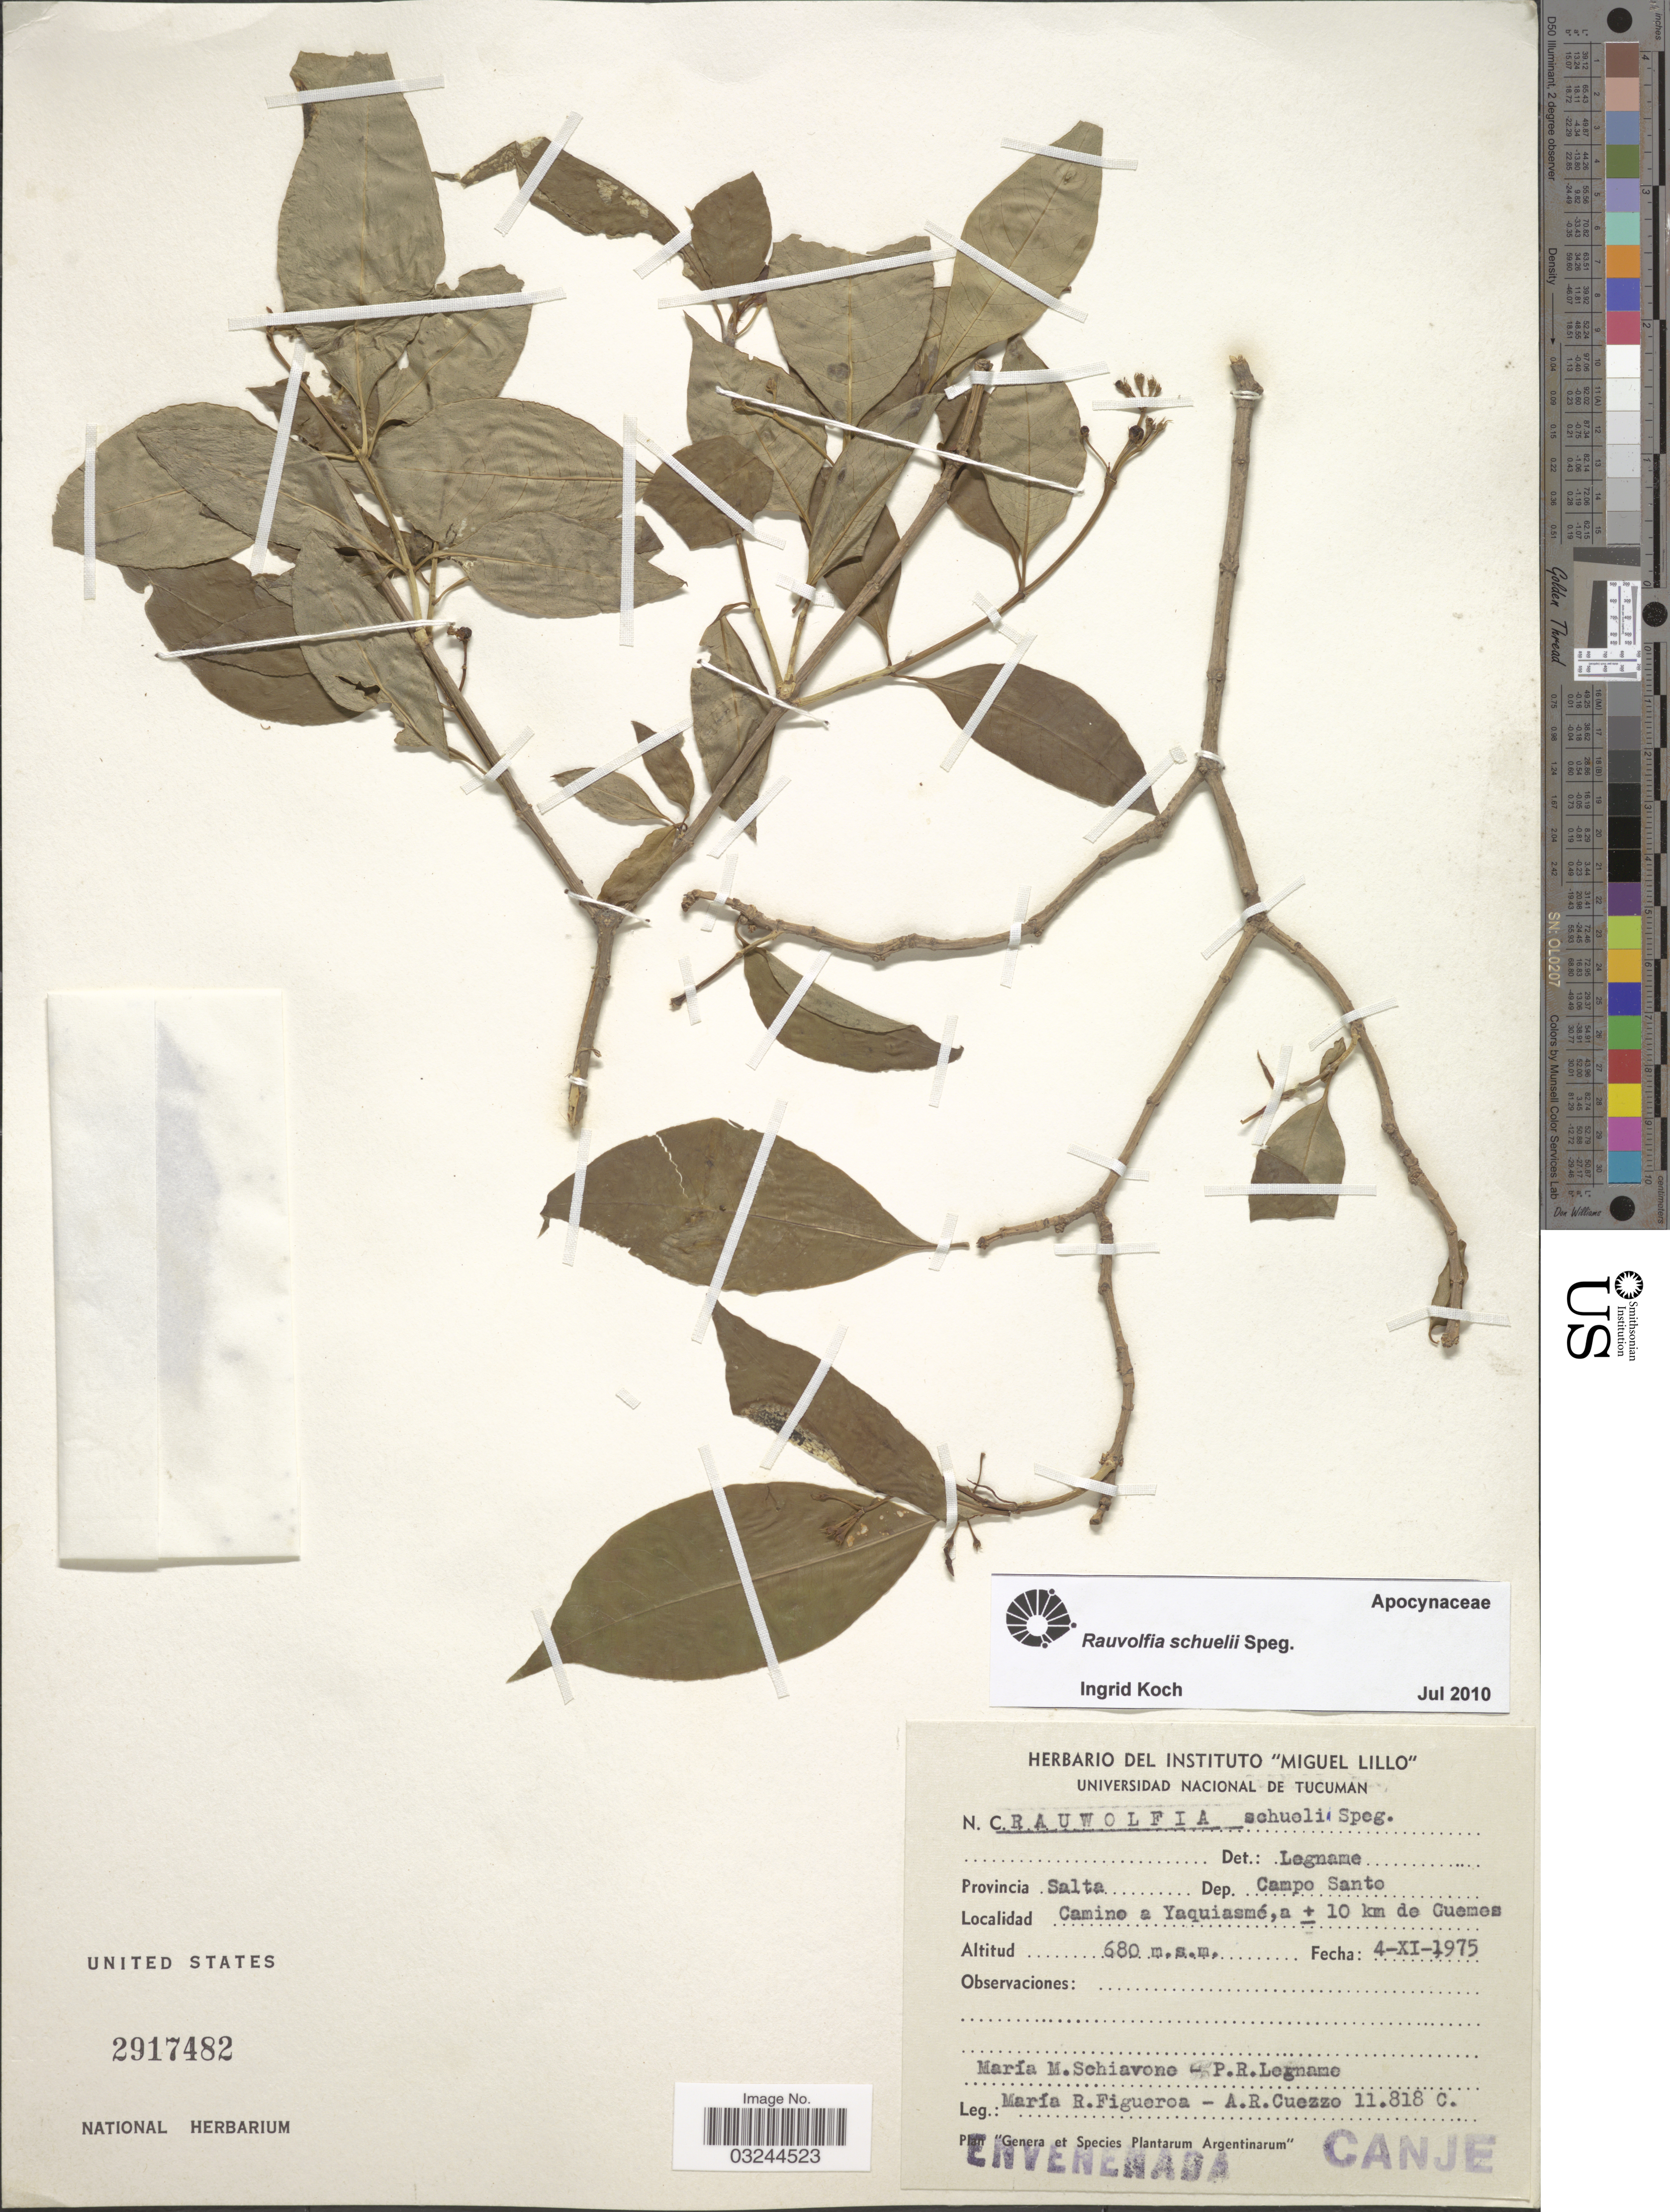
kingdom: Plantae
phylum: Tracheophyta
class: Magnoliopsida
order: Gentianales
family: Apocynaceae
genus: Rauvolfia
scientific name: Rauvolfia schuelii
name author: Speg.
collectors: M. Figueroa & A. Cuezzo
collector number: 11818 C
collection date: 1975-11-04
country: Argentina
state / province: Salta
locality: Dep. Campo Santo. Camino a Yaquiasmé, a ± 10 km de Guemes.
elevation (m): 680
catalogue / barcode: US 2917482